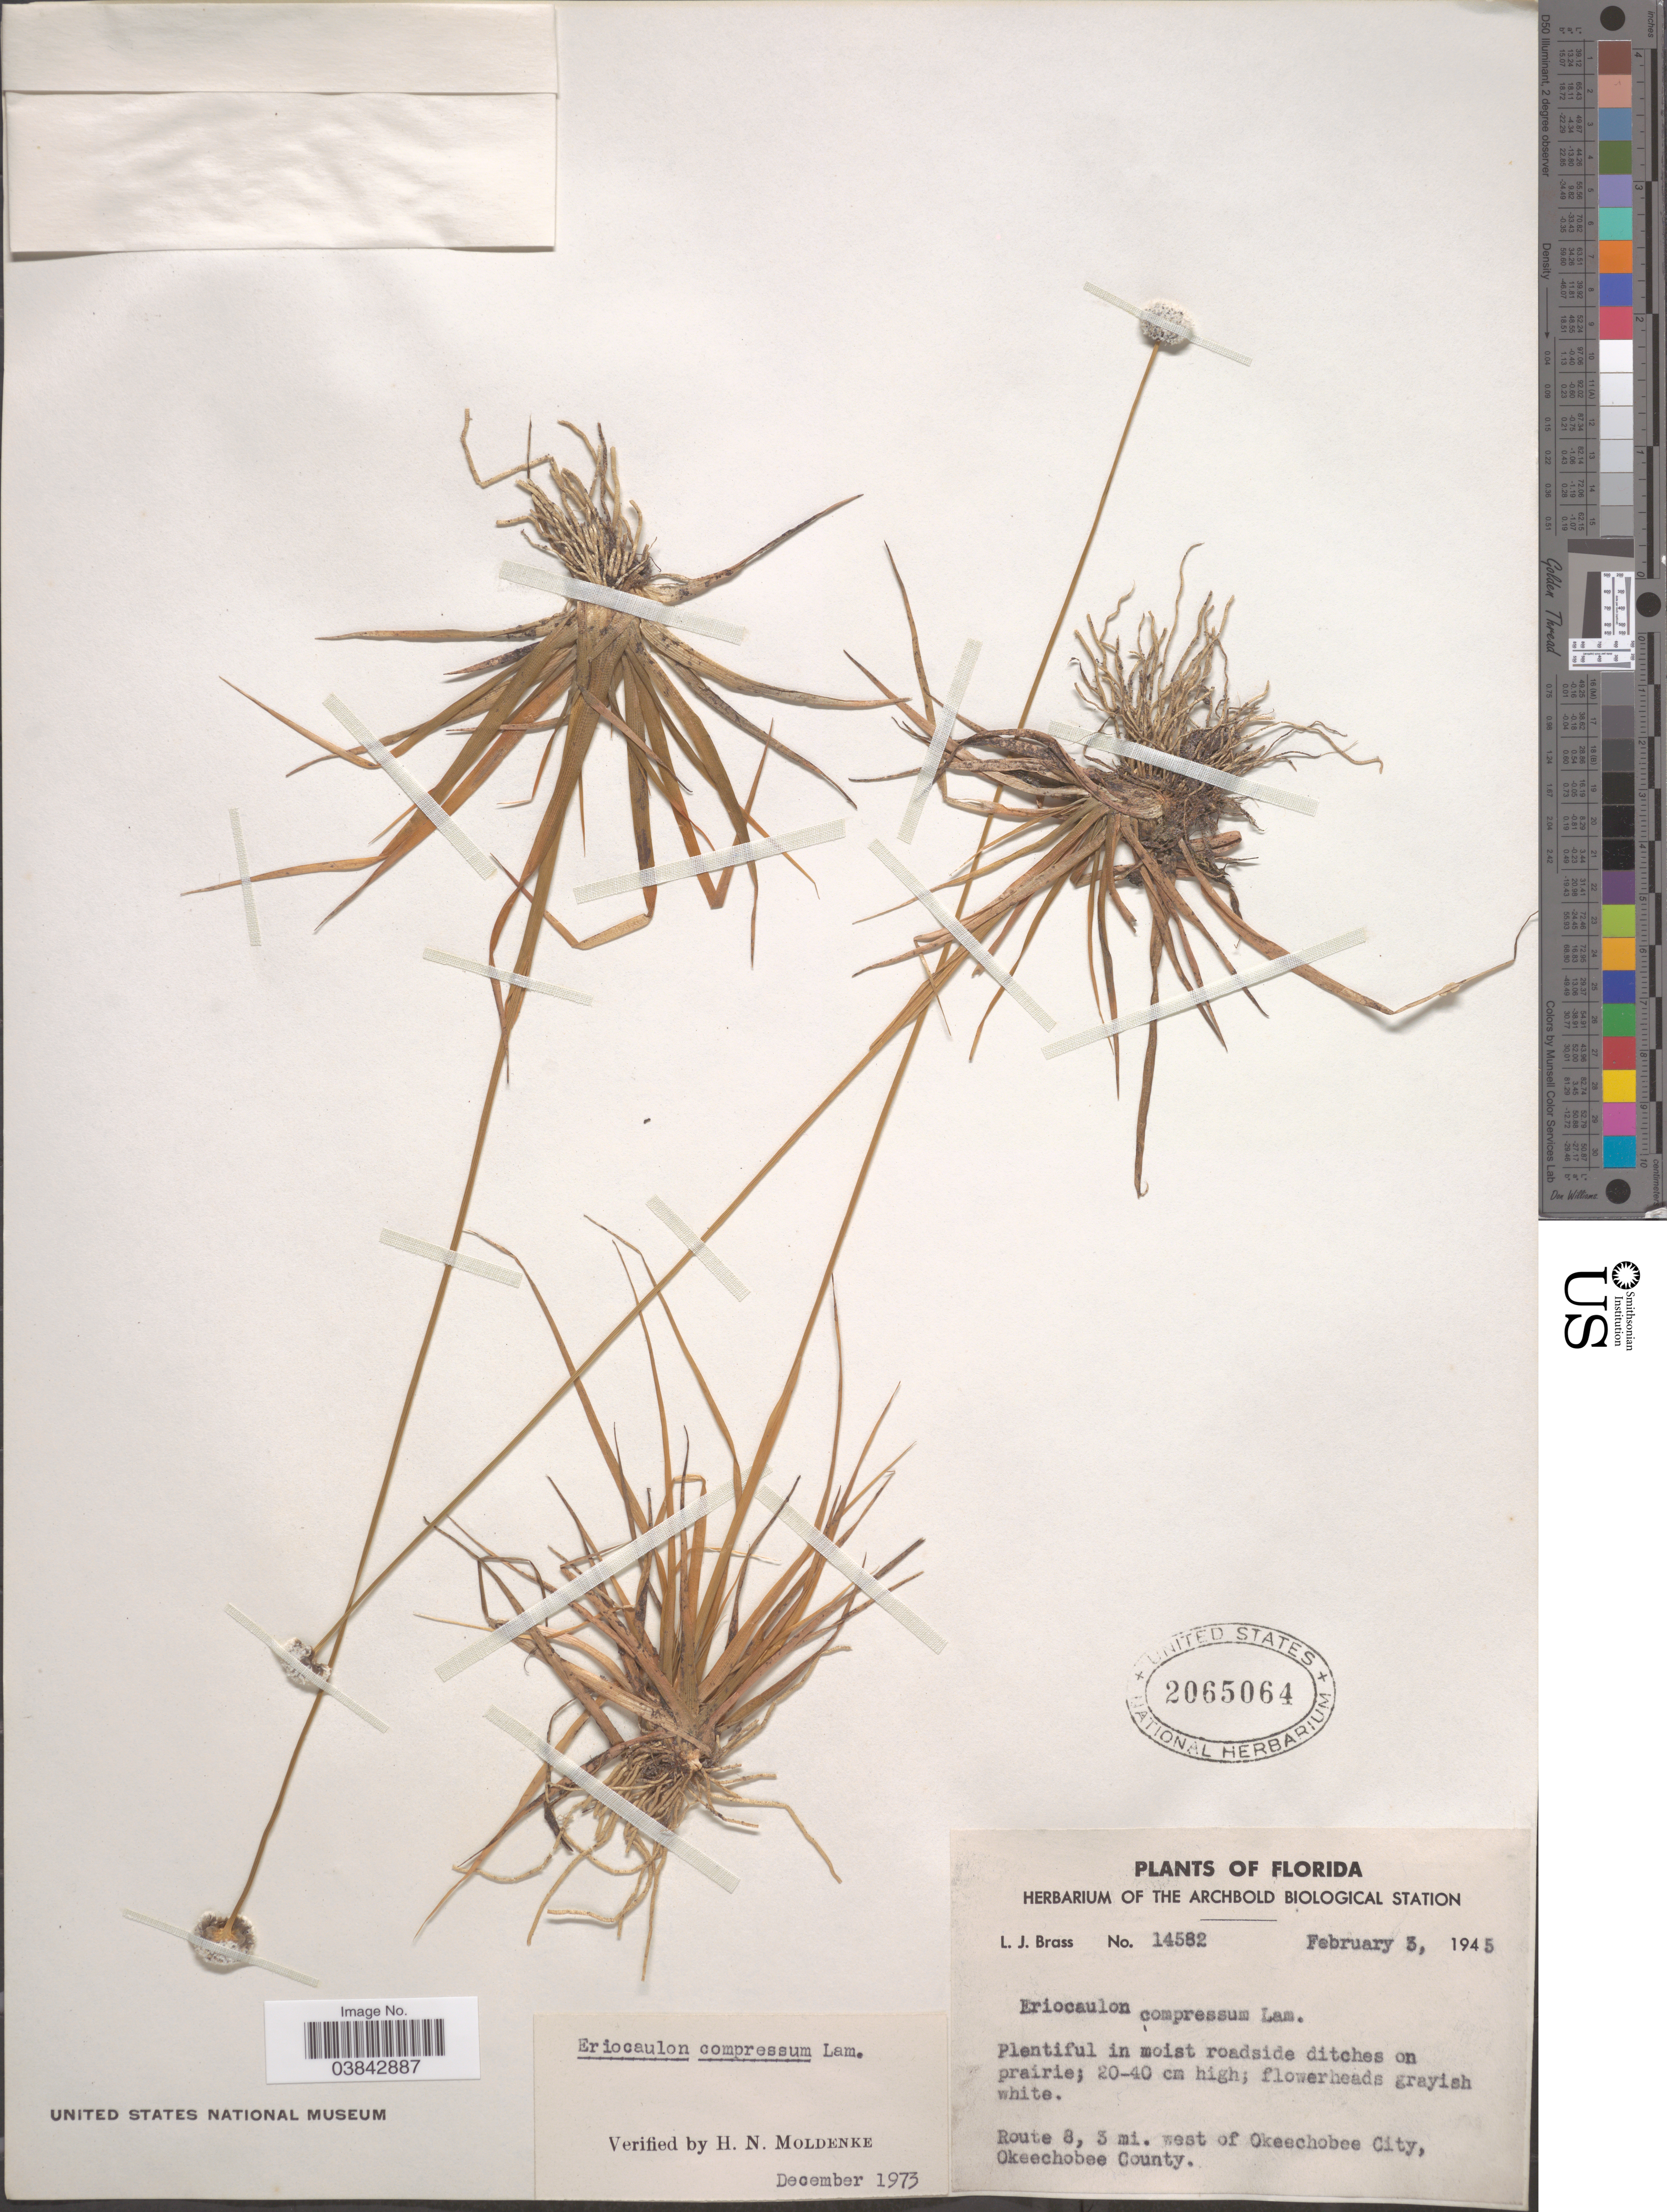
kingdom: Plantae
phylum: Tracheophyta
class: Liliopsida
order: Poales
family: Eriocaulaceae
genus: Eriocaulon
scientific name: Eriocaulon compressum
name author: Lam.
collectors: L. J. Brass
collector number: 14582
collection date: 1945-02-03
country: United States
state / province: Florida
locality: Route 8, 3 mi. west of Okeechobee City, Okeechobee County.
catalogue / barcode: US 2065064